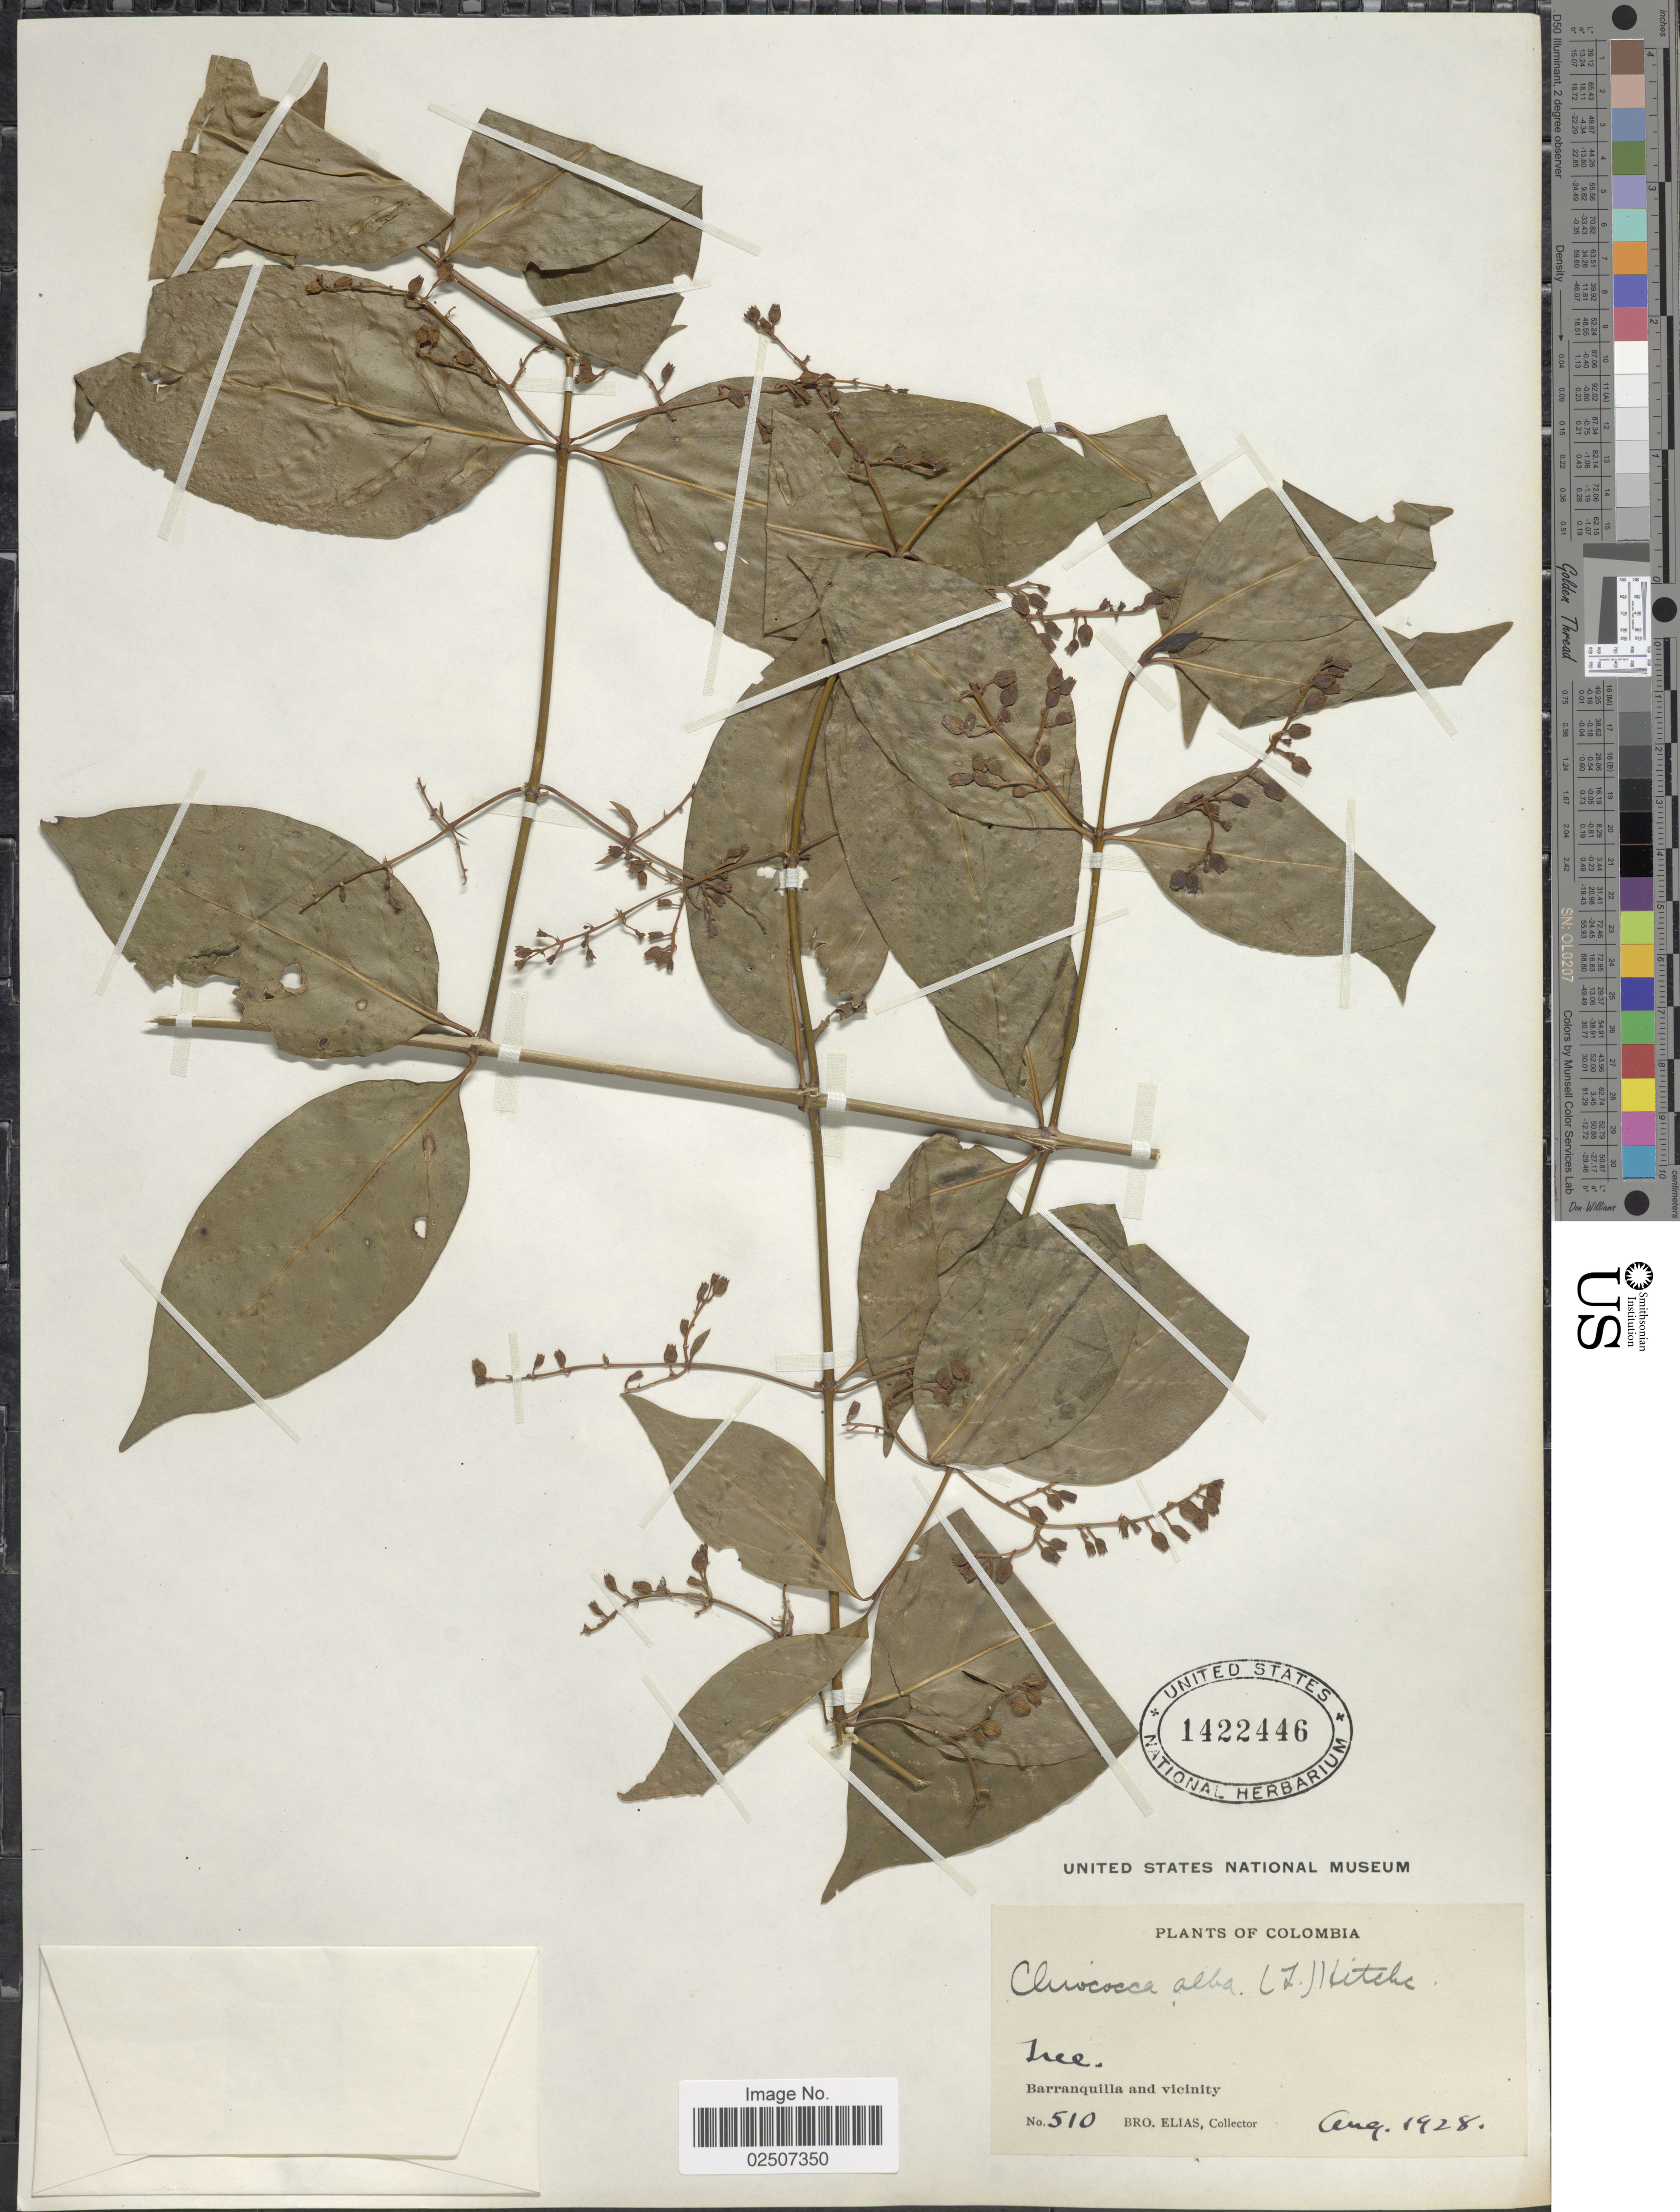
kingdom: Plantae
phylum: Tracheophyta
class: Magnoliopsida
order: Gentianales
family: Rubiaceae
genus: Chiococca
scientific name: Chiococca alba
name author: (L.) Hitchc.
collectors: Bro. Elias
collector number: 510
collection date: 1928-08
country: Colombia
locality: Barranquilla and vicinity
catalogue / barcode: US 1422446